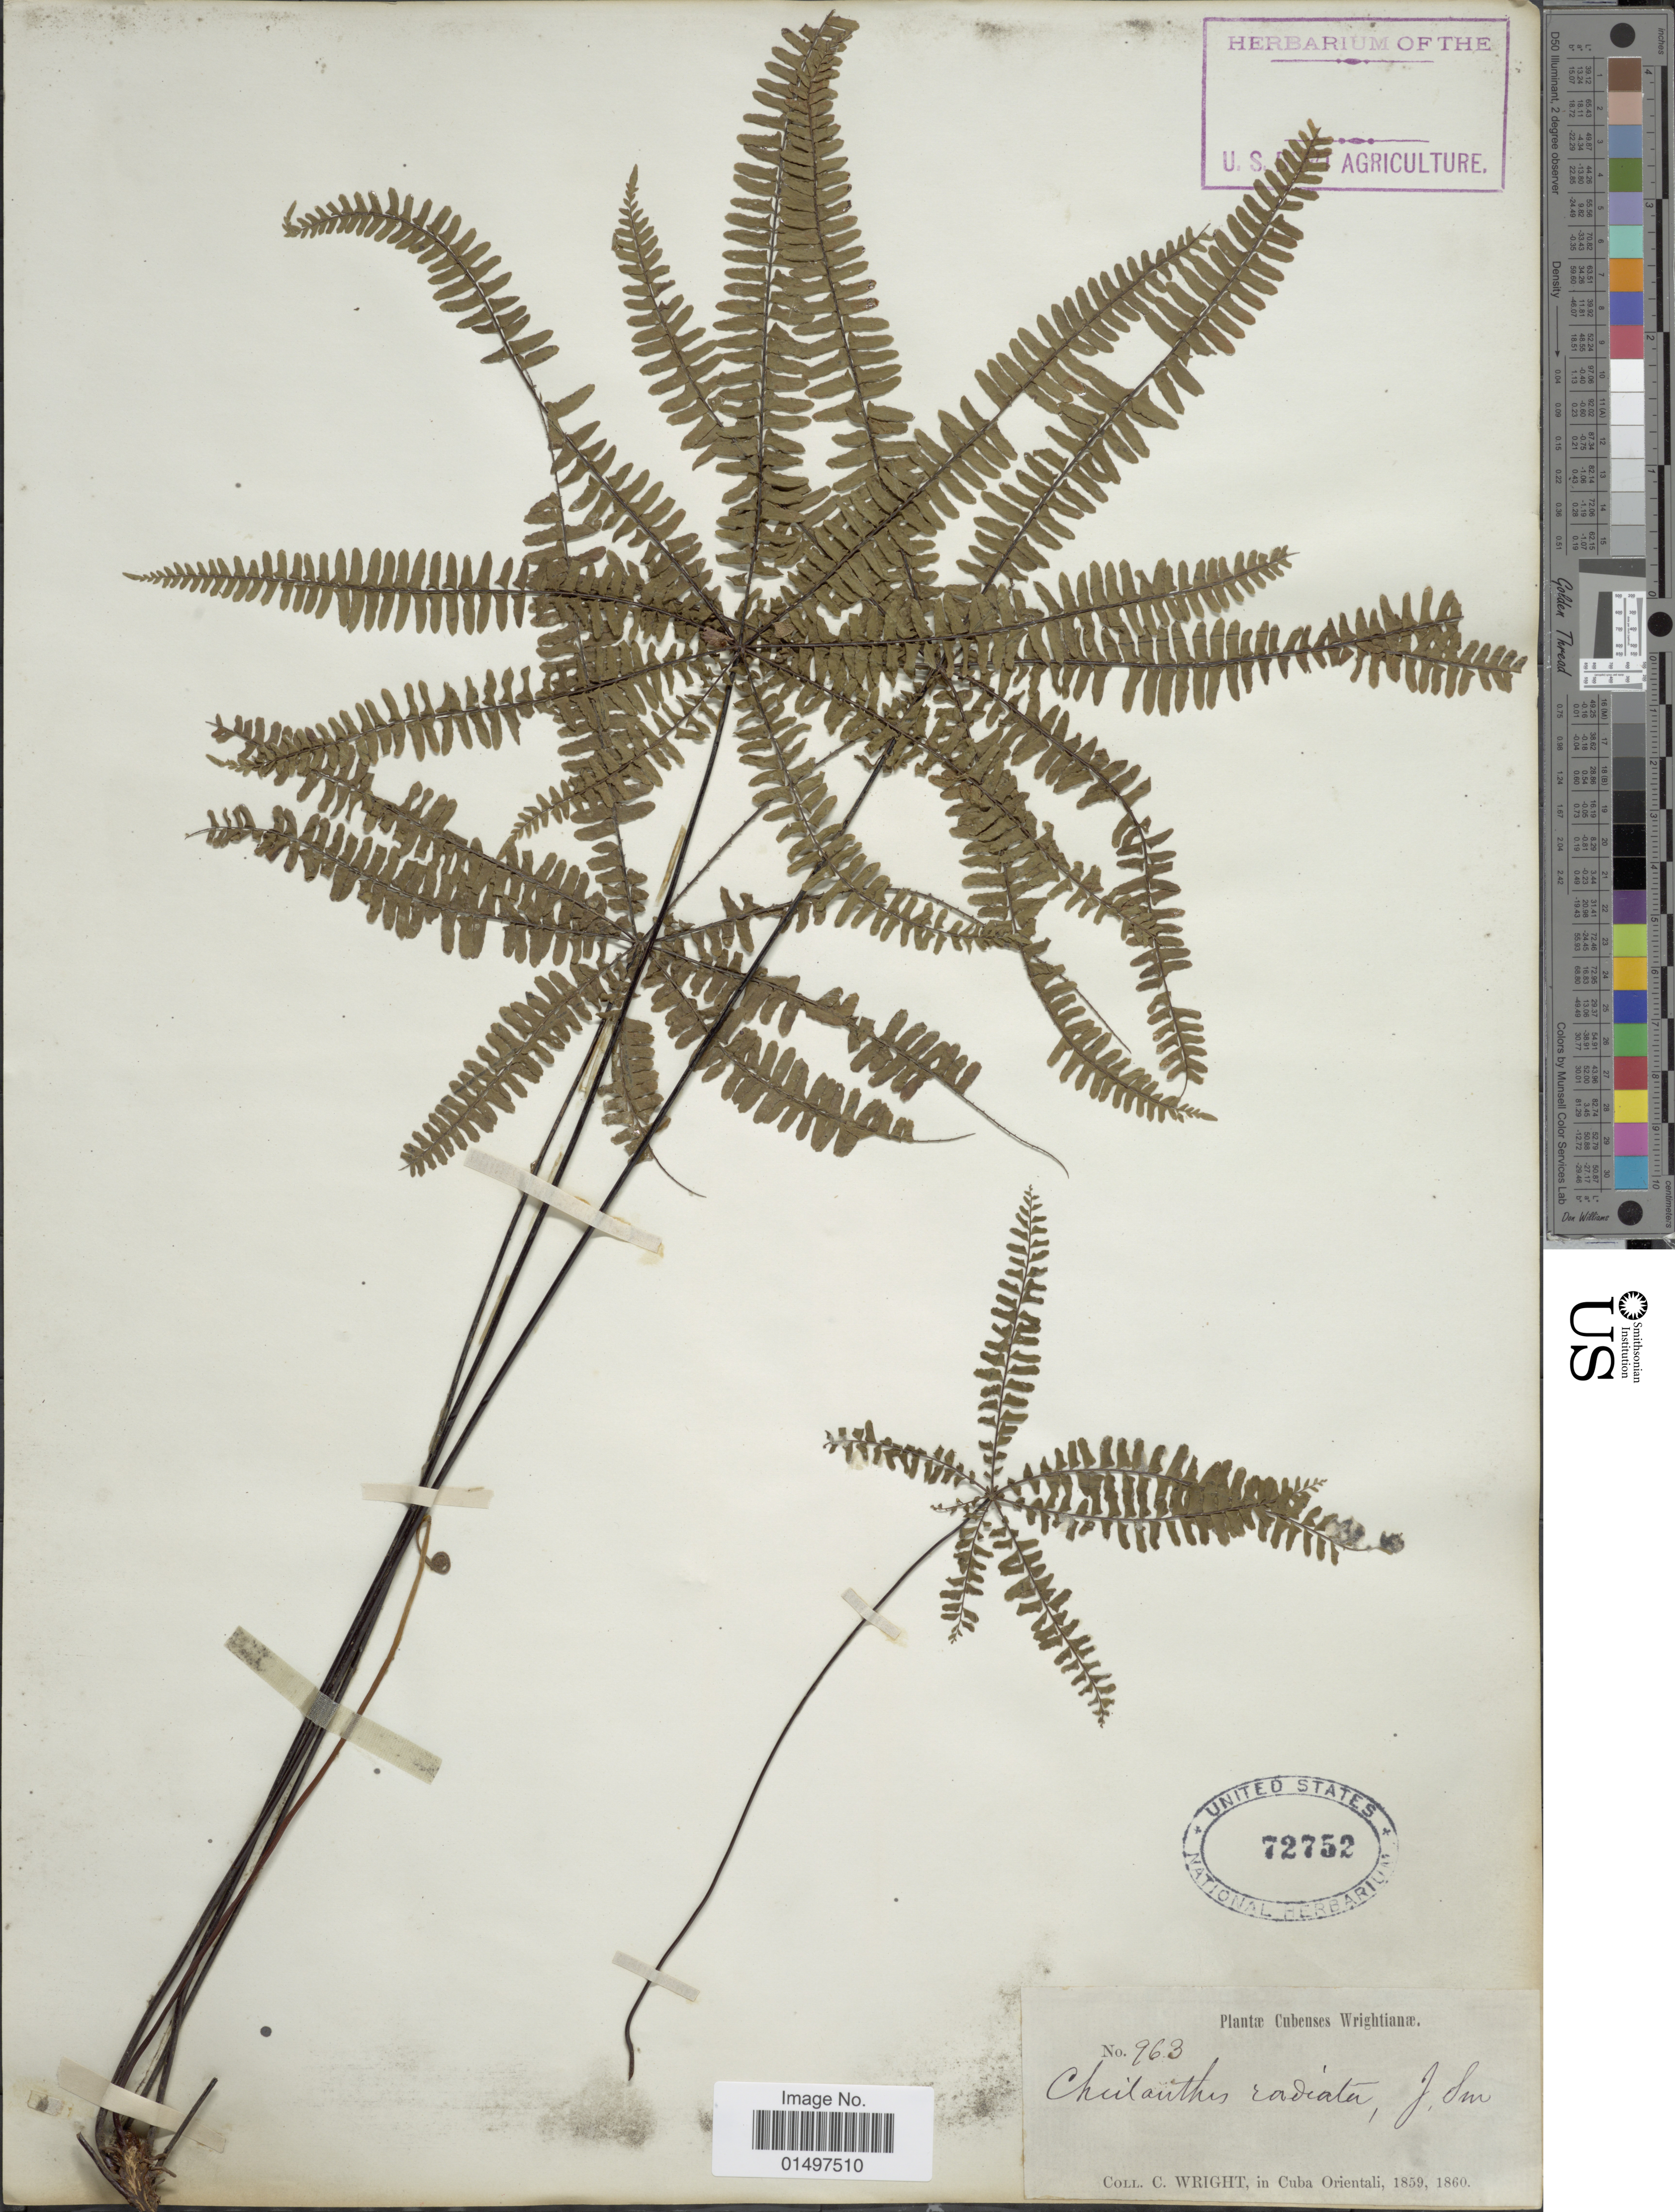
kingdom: Plantae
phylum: Tracheophyta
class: Polypodiopsida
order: Polypodiales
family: Pteridaceae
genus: Adiantopsis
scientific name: Adiantopsis radiata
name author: (L.) Fée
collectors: C. Wright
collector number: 963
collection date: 1859/1860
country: Cuba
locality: Cubenses Wrightianae. In Cuba Orientali.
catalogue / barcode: US 72752